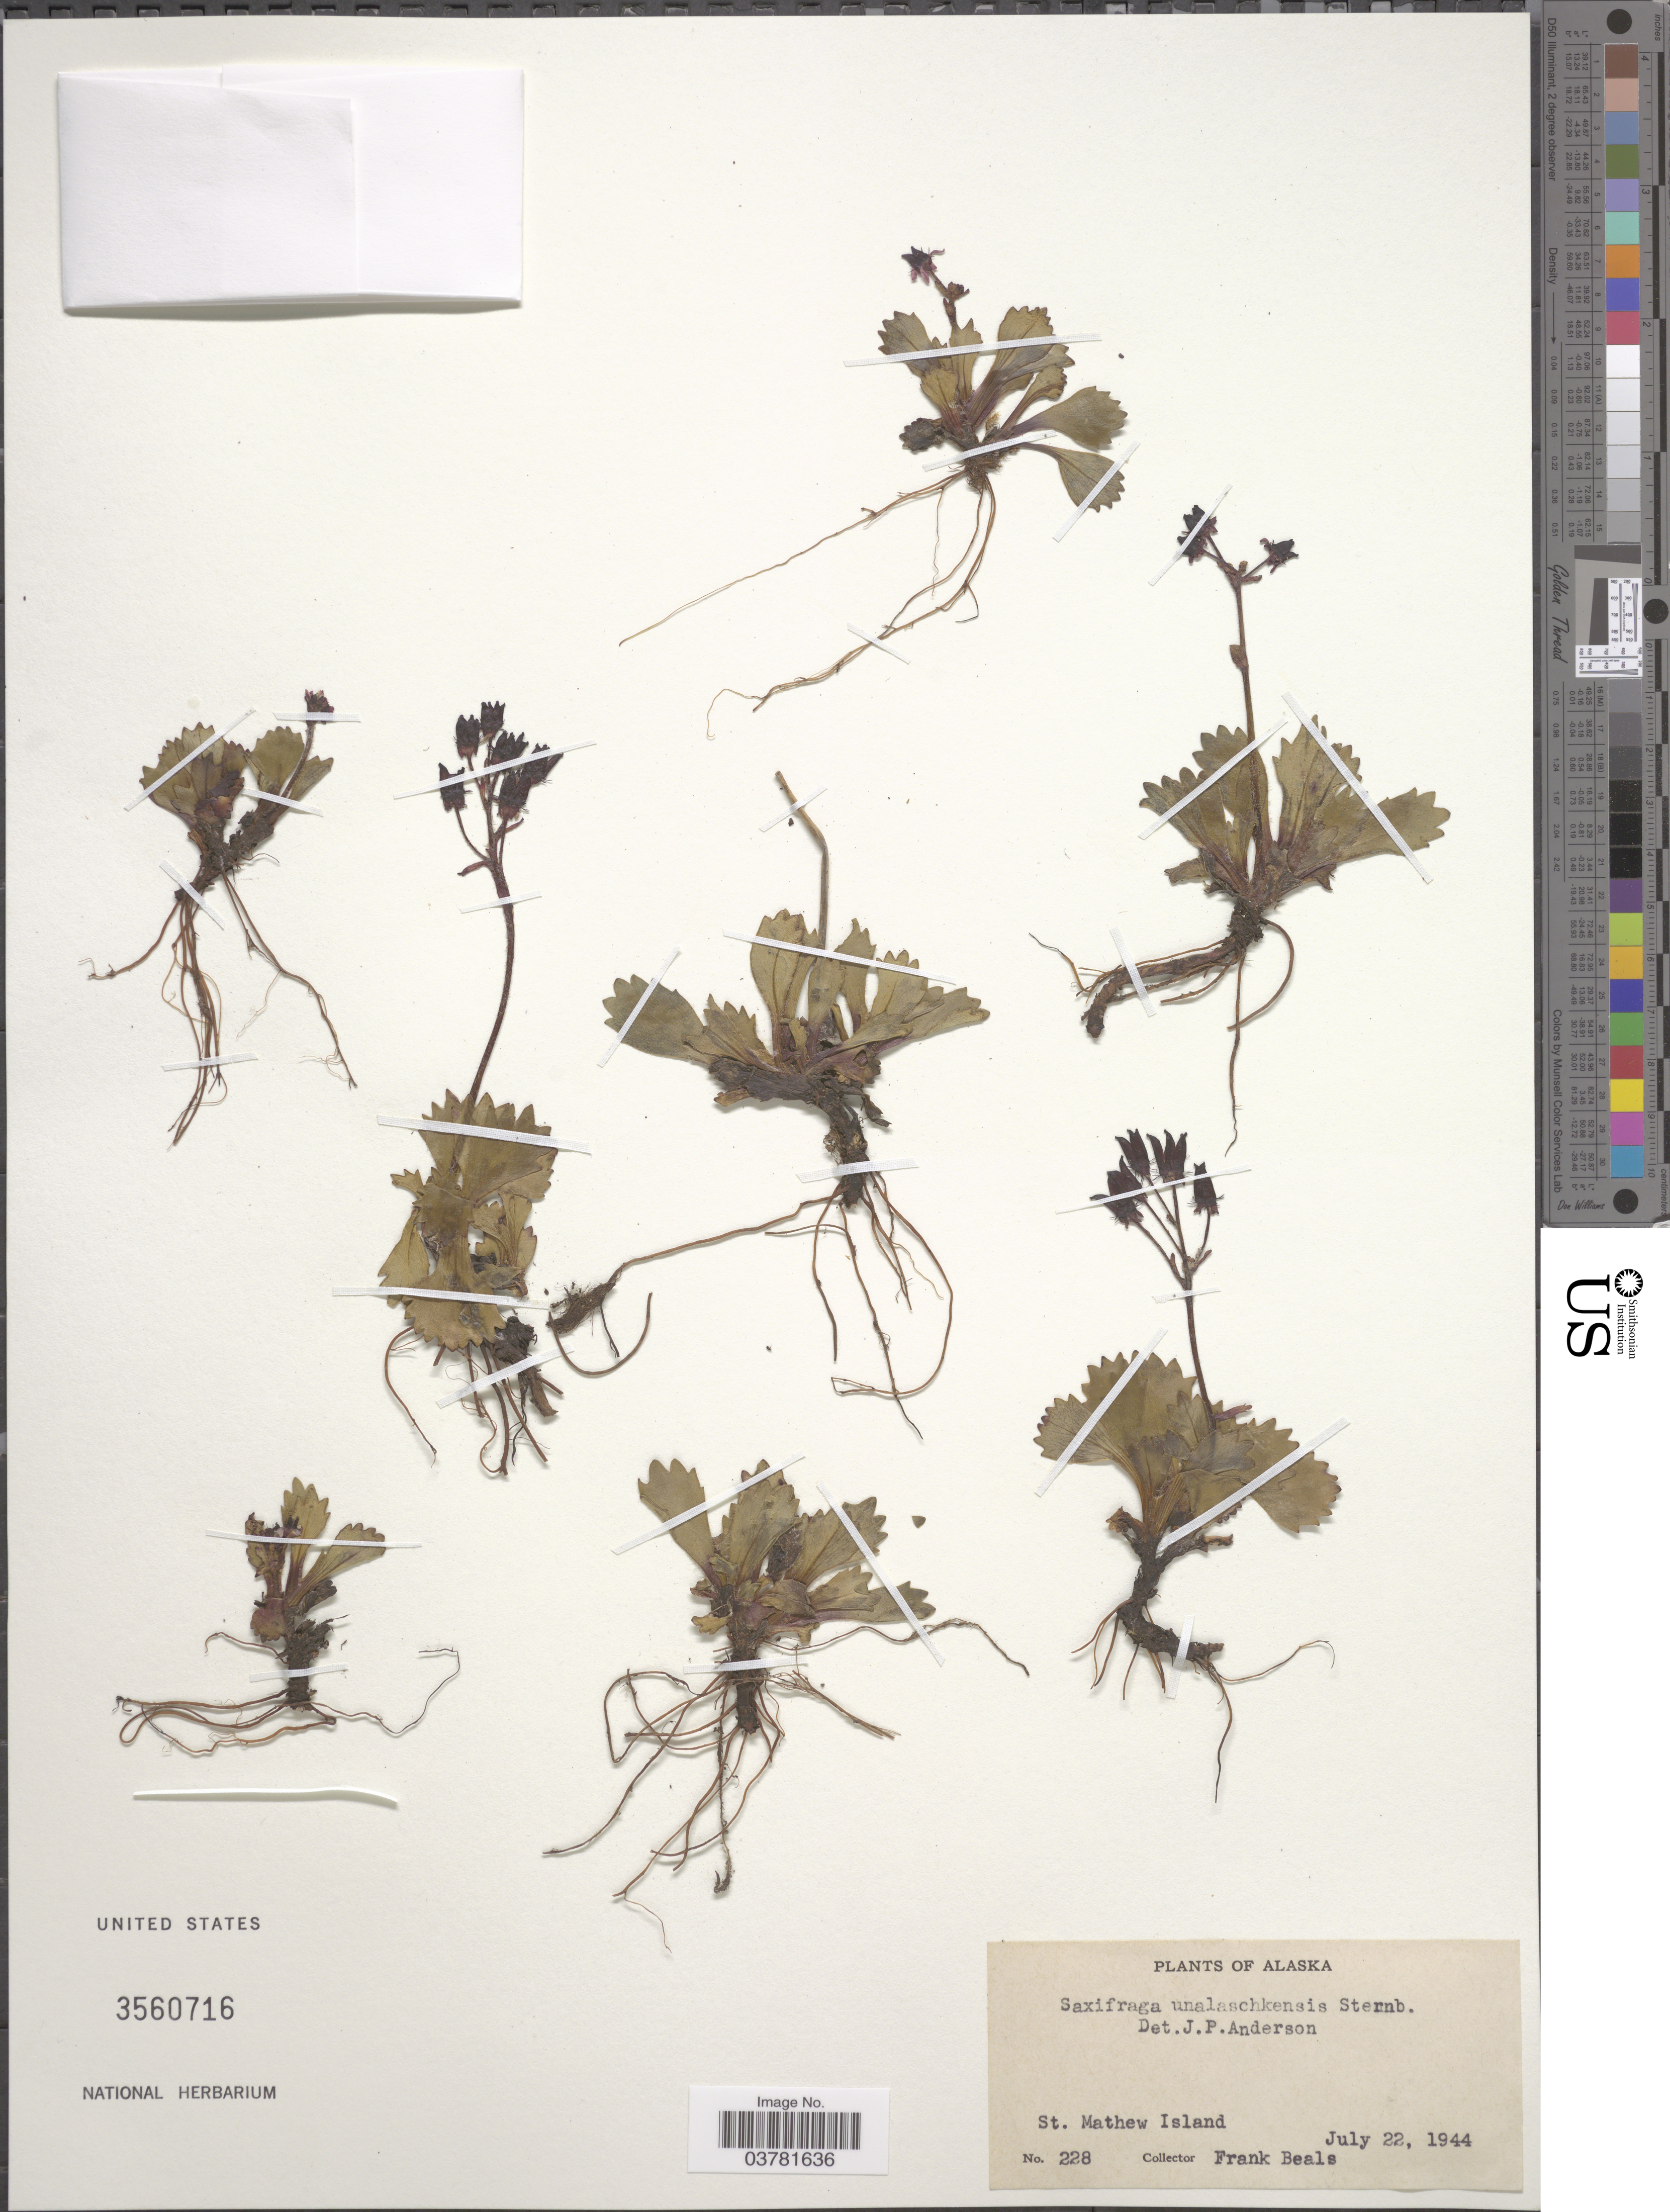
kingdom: Plantae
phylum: Tracheophyta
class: Magnoliopsida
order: Saxifragales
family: Saxifragaceae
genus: Micranthes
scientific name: Micranthes reflexa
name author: (Hook.) Small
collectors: F. Beals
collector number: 228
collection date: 1944-07-22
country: United States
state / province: Alaska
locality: St. Mathew Island.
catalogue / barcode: US 3560716